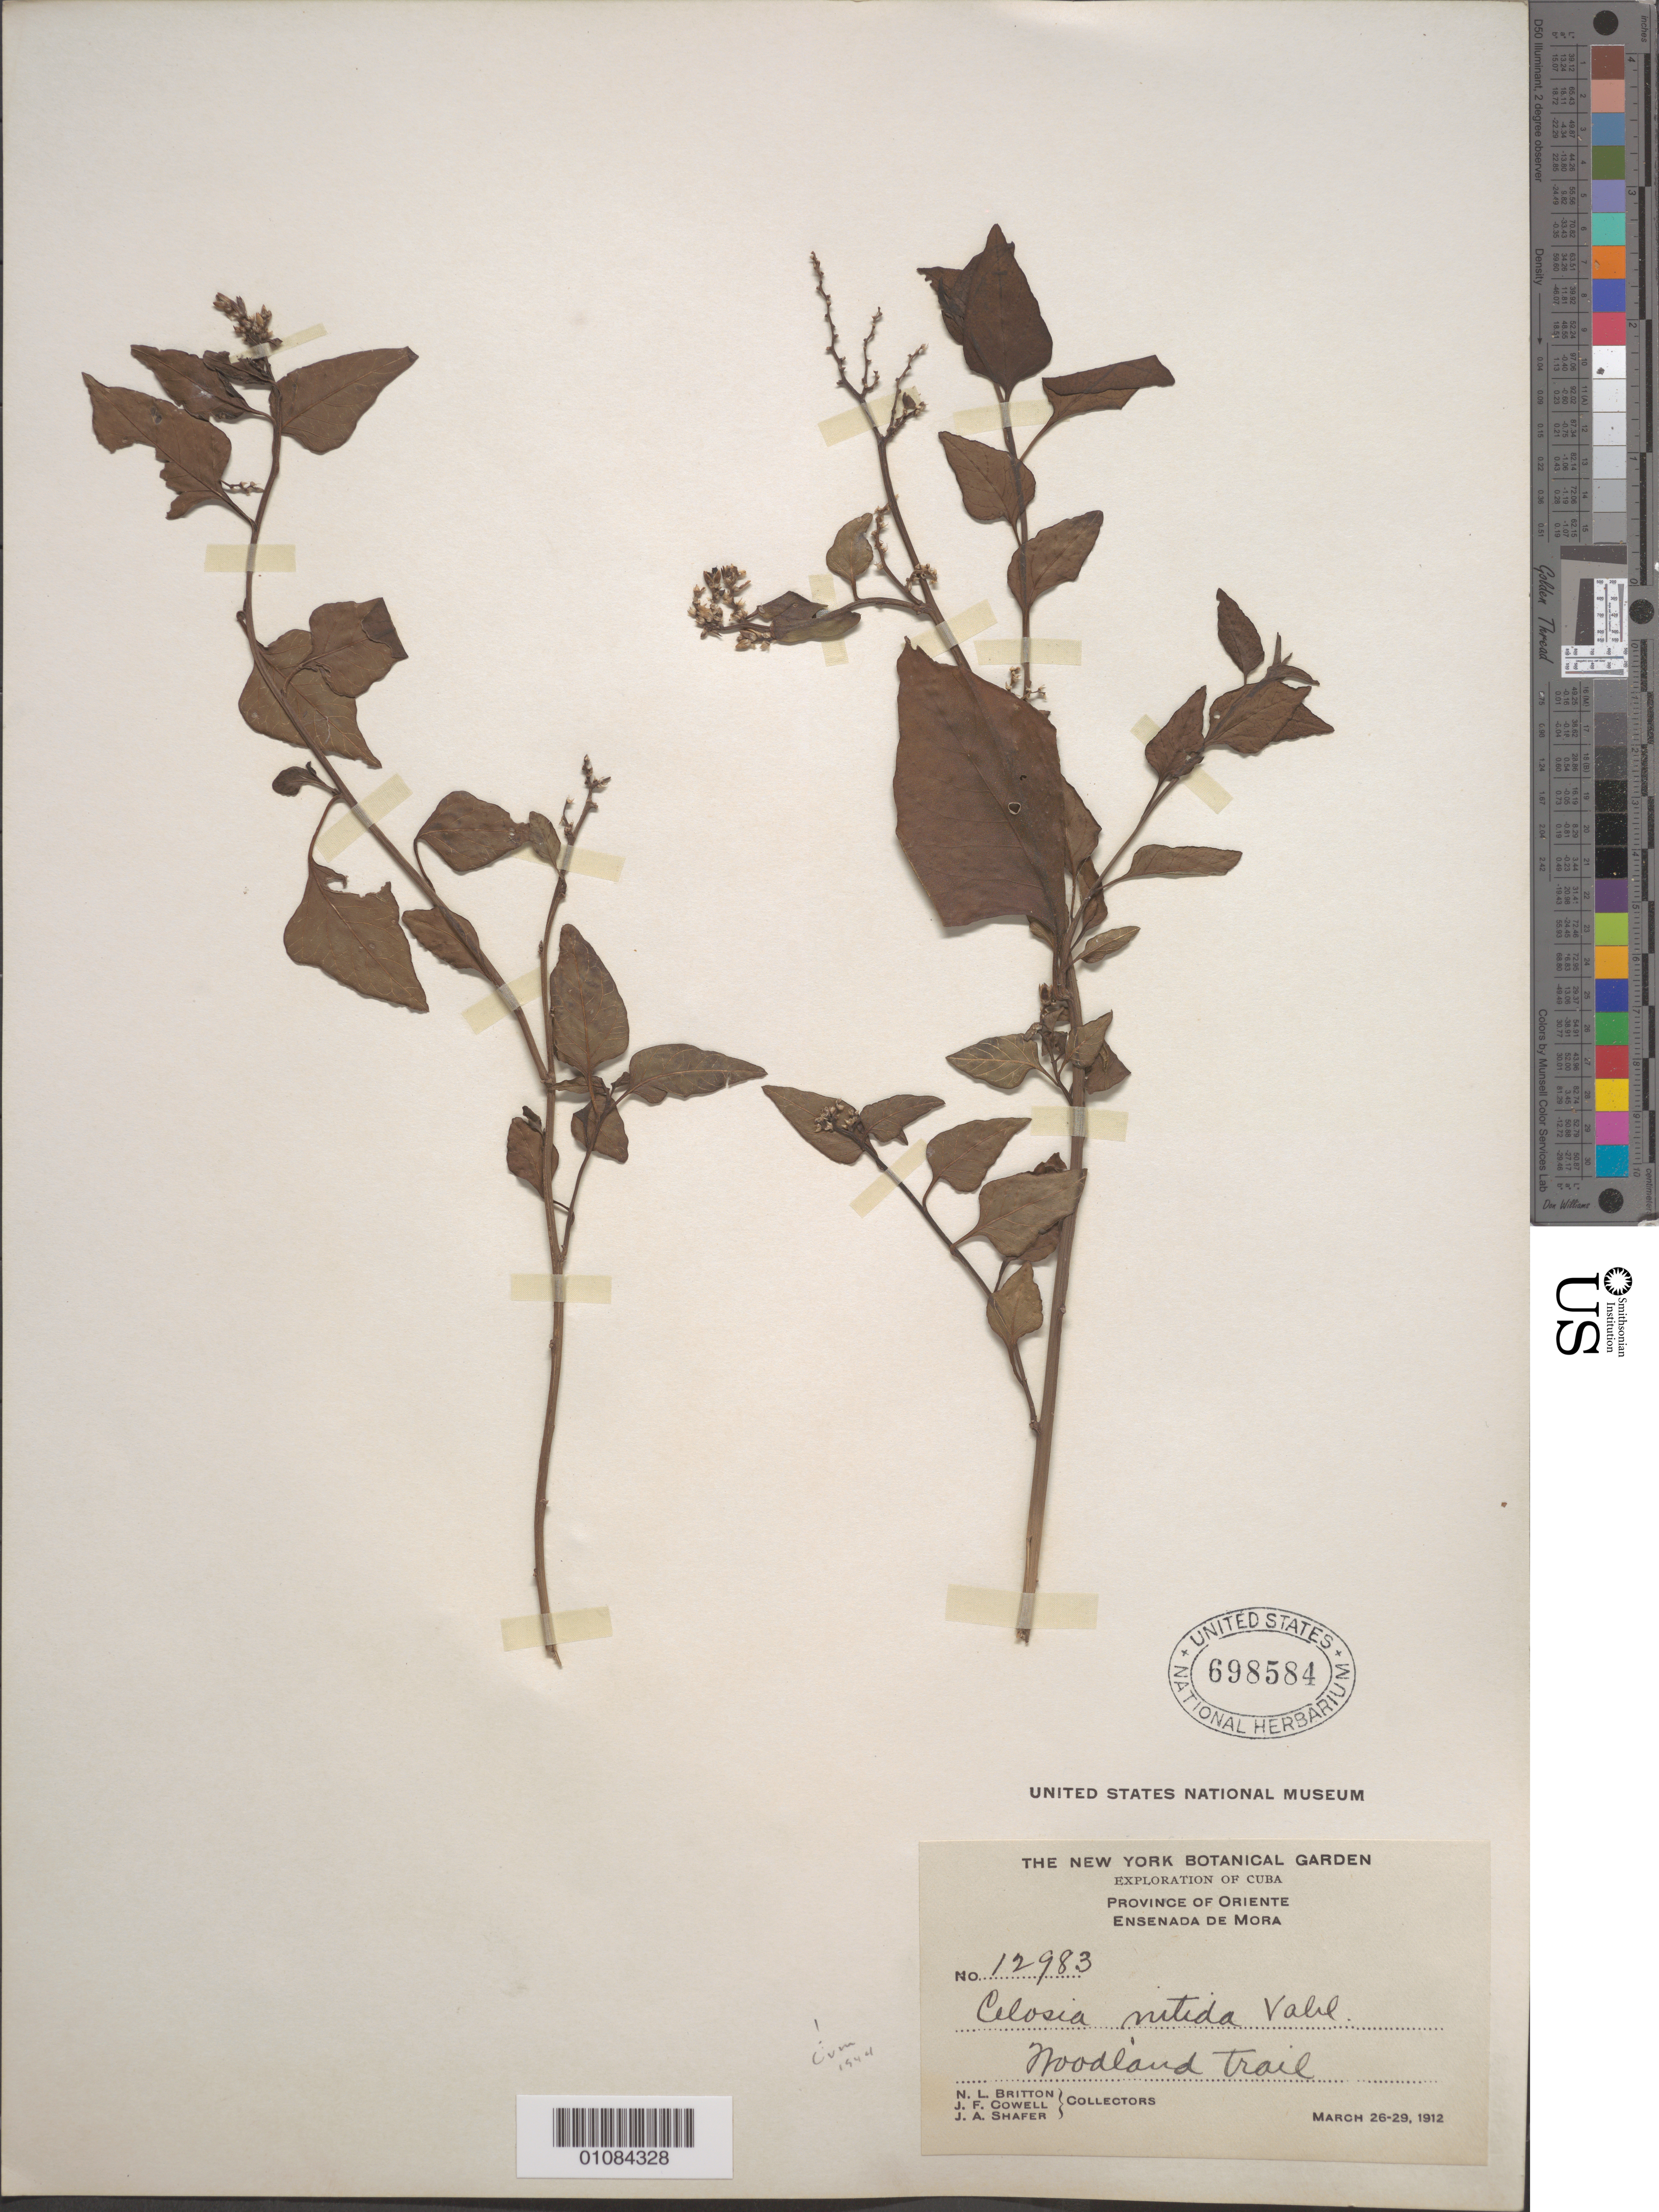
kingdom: Plantae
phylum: Tracheophyta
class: Magnoliopsida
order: Caryophyllales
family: Amaranthaceae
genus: Celosia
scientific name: Celosia nitida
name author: Vahl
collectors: N. Britton, J. F. Cowell & J. A. Shafer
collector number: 12983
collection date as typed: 26 Mar 1912 to 19 Mar 1912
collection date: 1912-03-19/1912-03-26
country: Cuba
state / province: Granma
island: Cuba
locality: Oriente: Ensenada de Mora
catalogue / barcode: US 698584